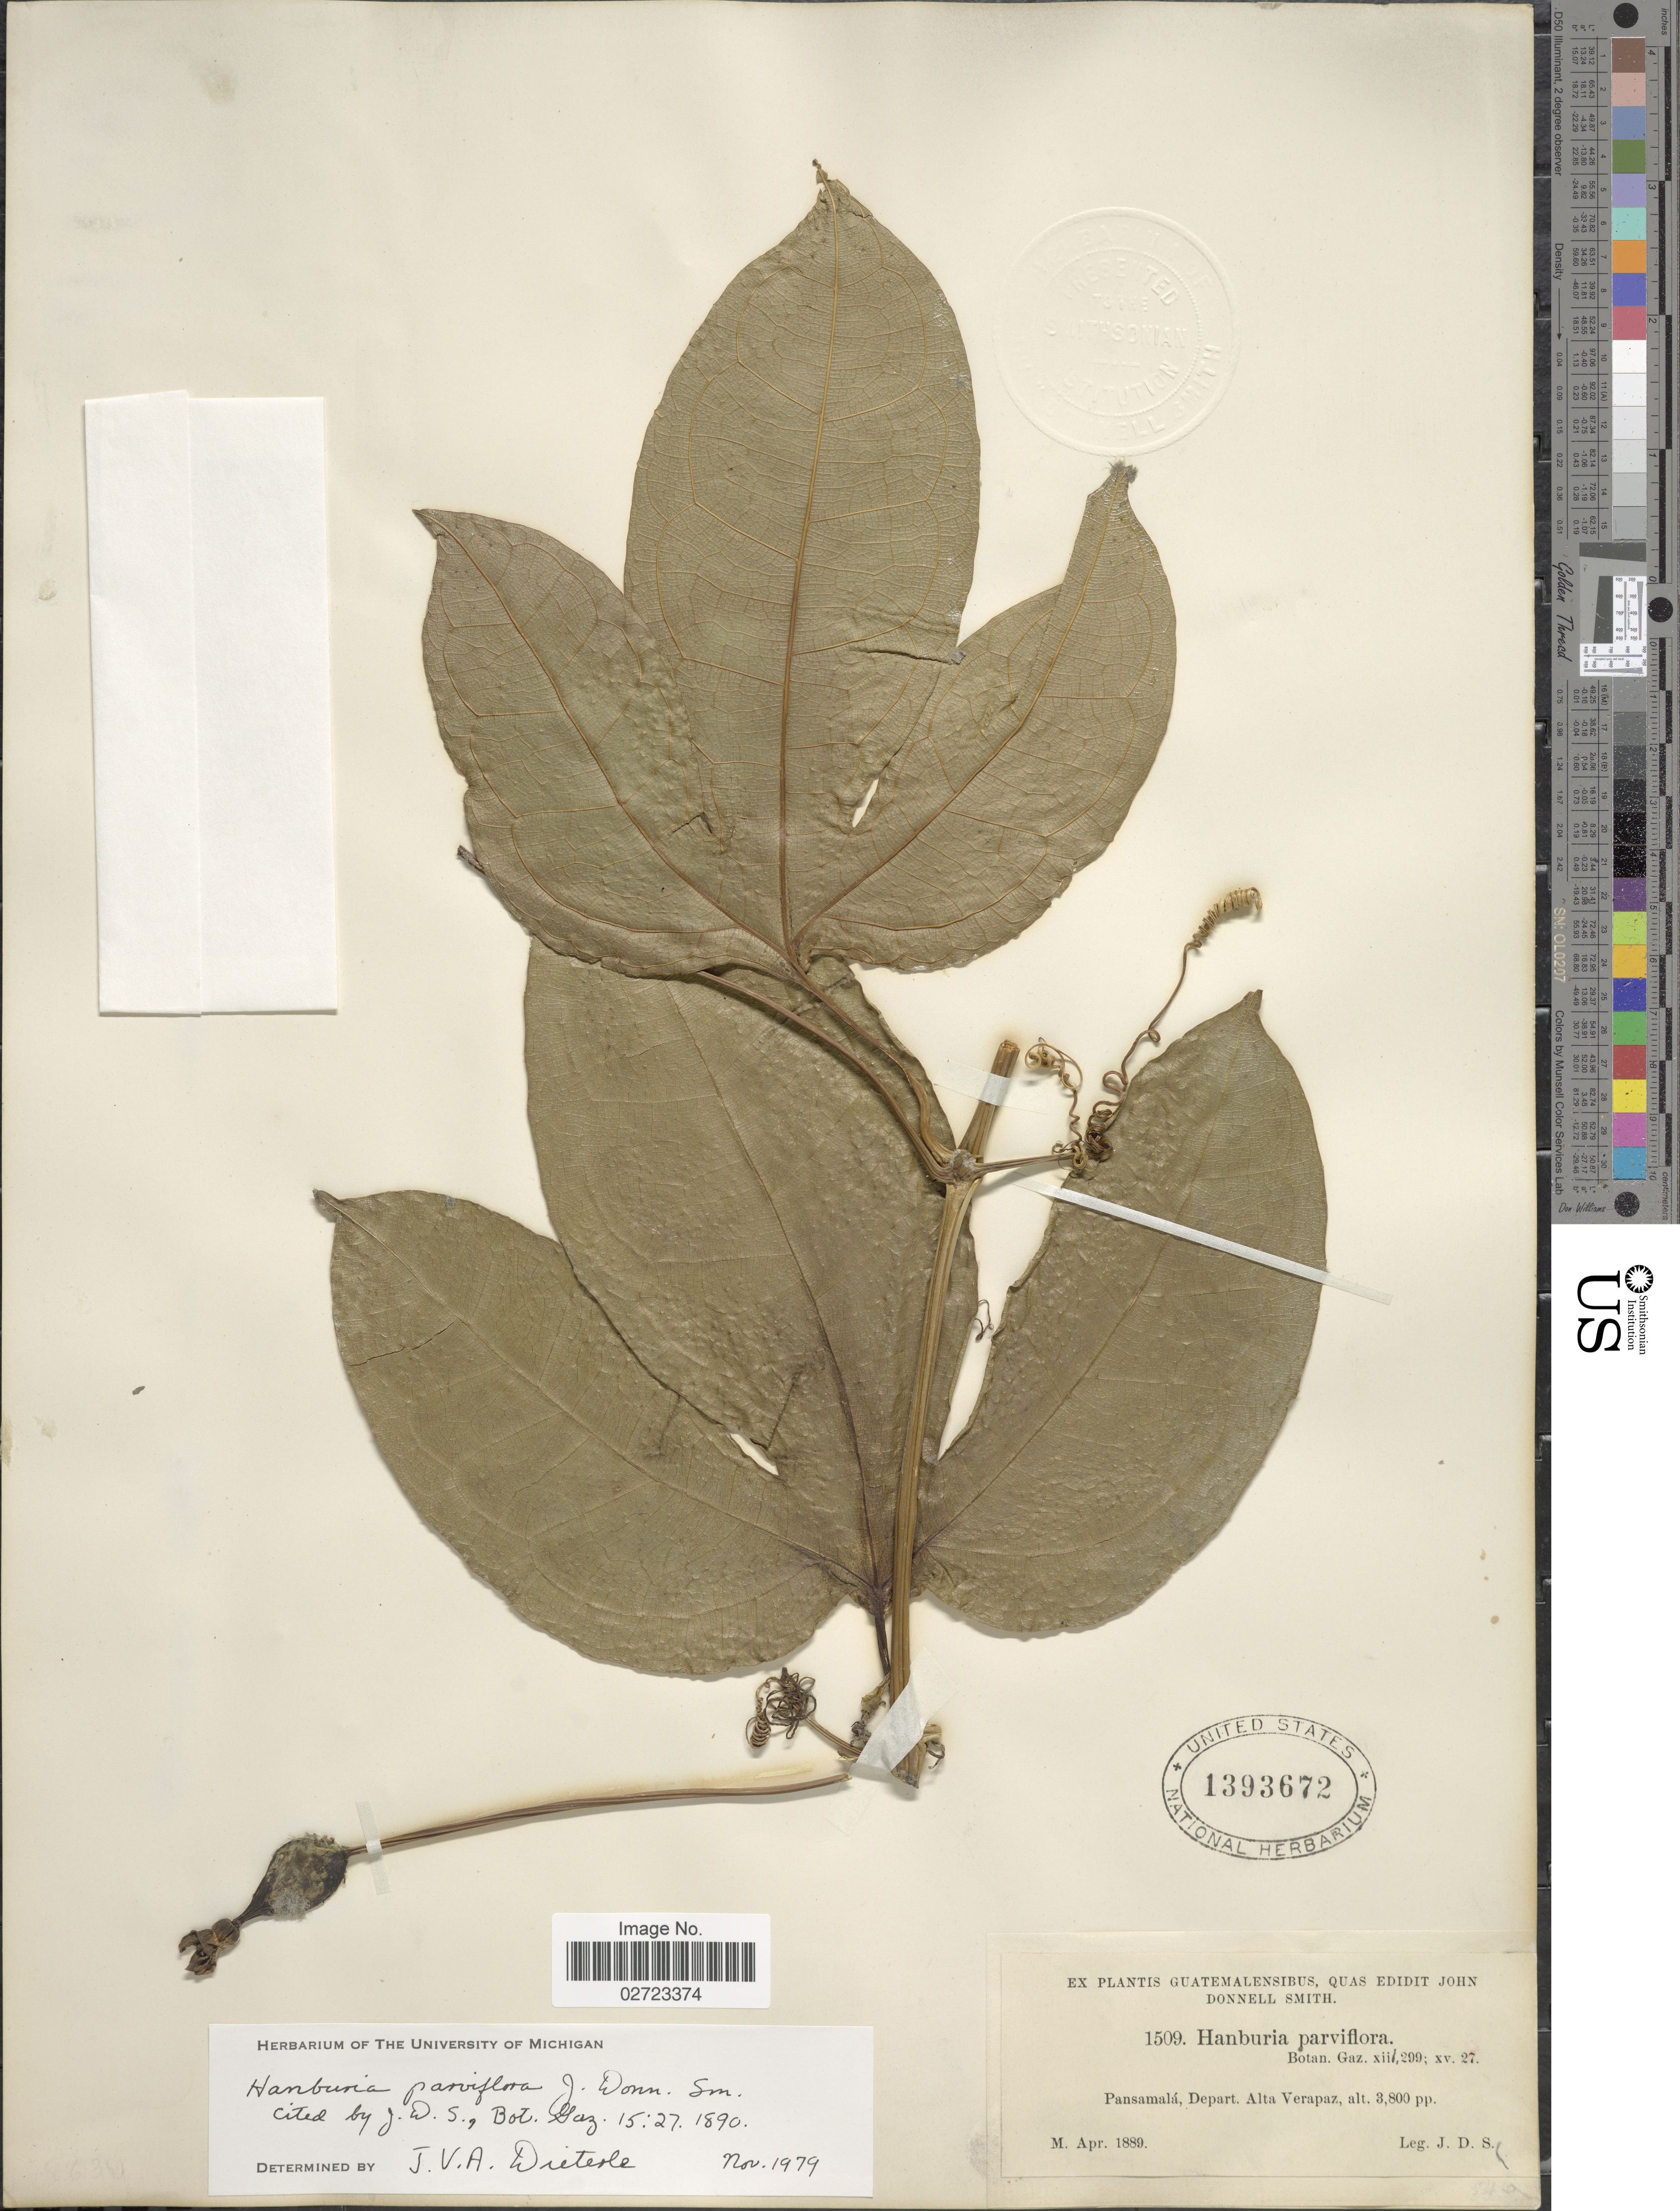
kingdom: Plantae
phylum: Tracheophyta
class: Magnoliopsida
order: Cucurbitales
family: Cucurbitaceae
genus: Hanburia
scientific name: Hanburia parviflora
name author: Donn. Sm.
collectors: J. Donnell Smith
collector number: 1509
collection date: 1889-04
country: Guatemala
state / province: Alta Verapaz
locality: Pansamala.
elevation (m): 1158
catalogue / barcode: US 1393672